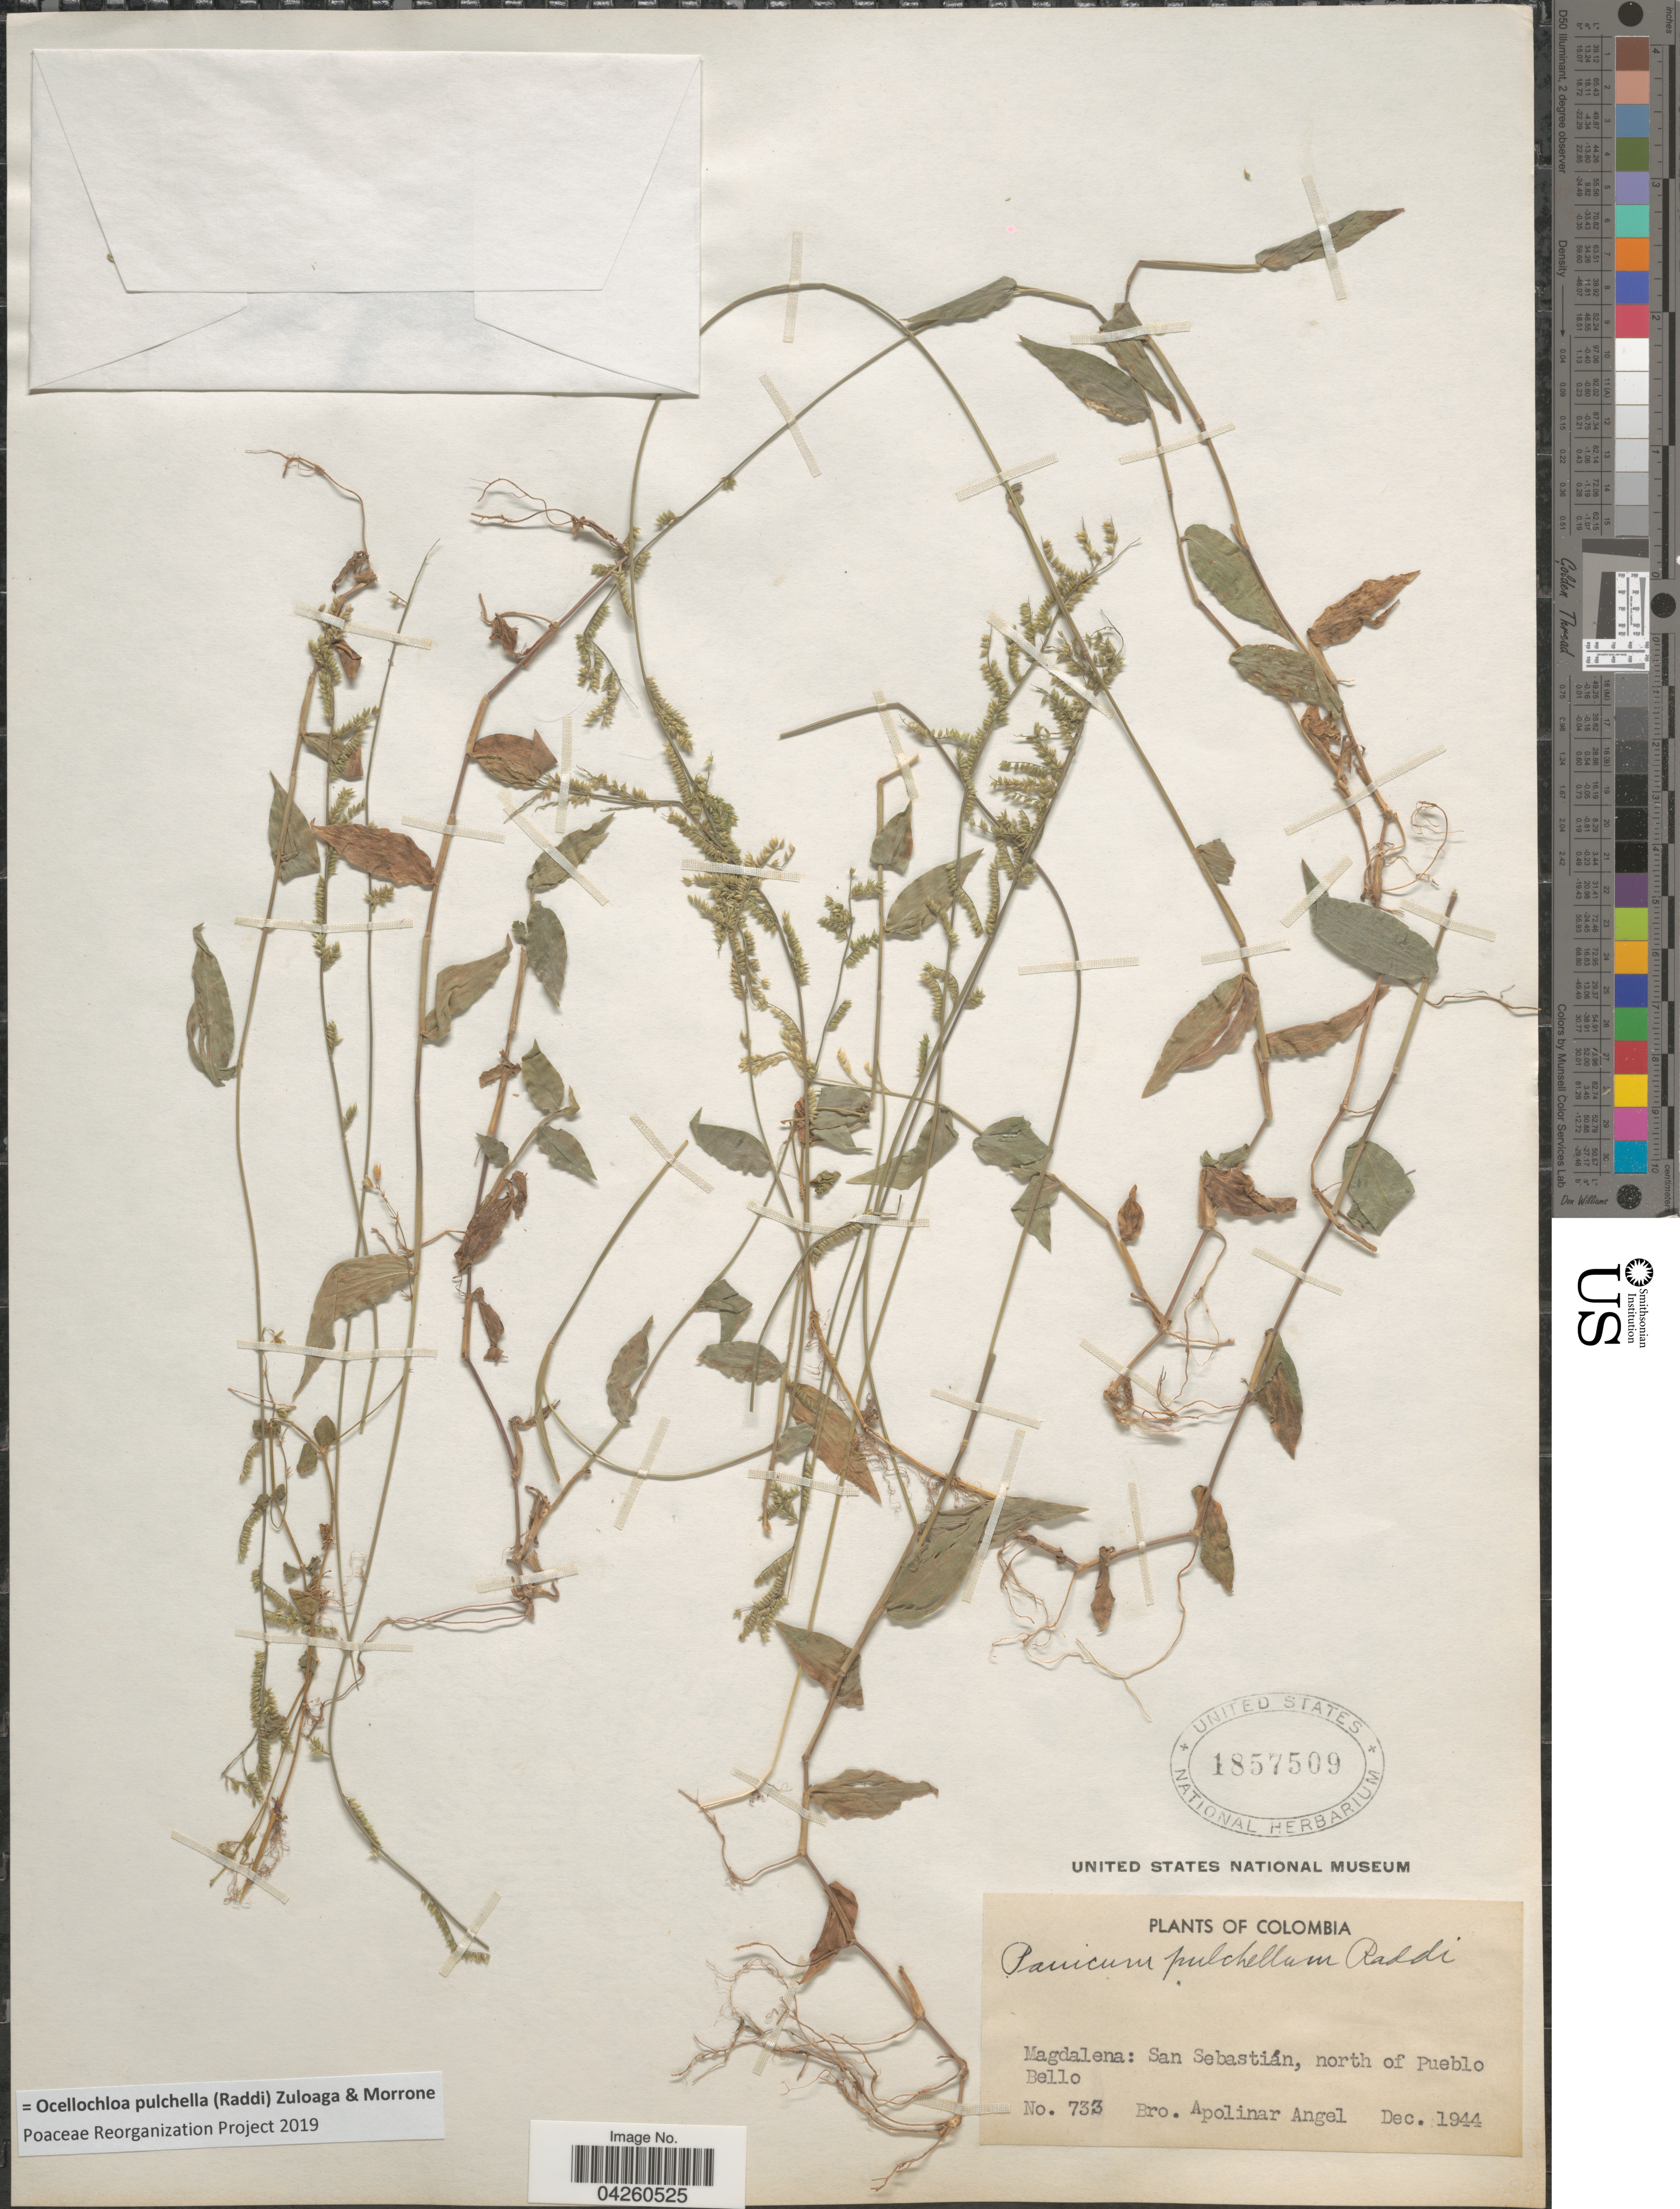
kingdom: Plantae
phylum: Tracheophyta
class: Liliopsida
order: Poales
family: Poaceae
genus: Ocellochloa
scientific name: Ocellochloa pulchella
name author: (Raddi) Zuloaga & Morrone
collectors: Bro. Apolinar A.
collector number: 733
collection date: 1944-12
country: Colombia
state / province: Magdalena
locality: Magdalena: San Sebastián, north of Pueblo Bello.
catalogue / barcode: US 1857509